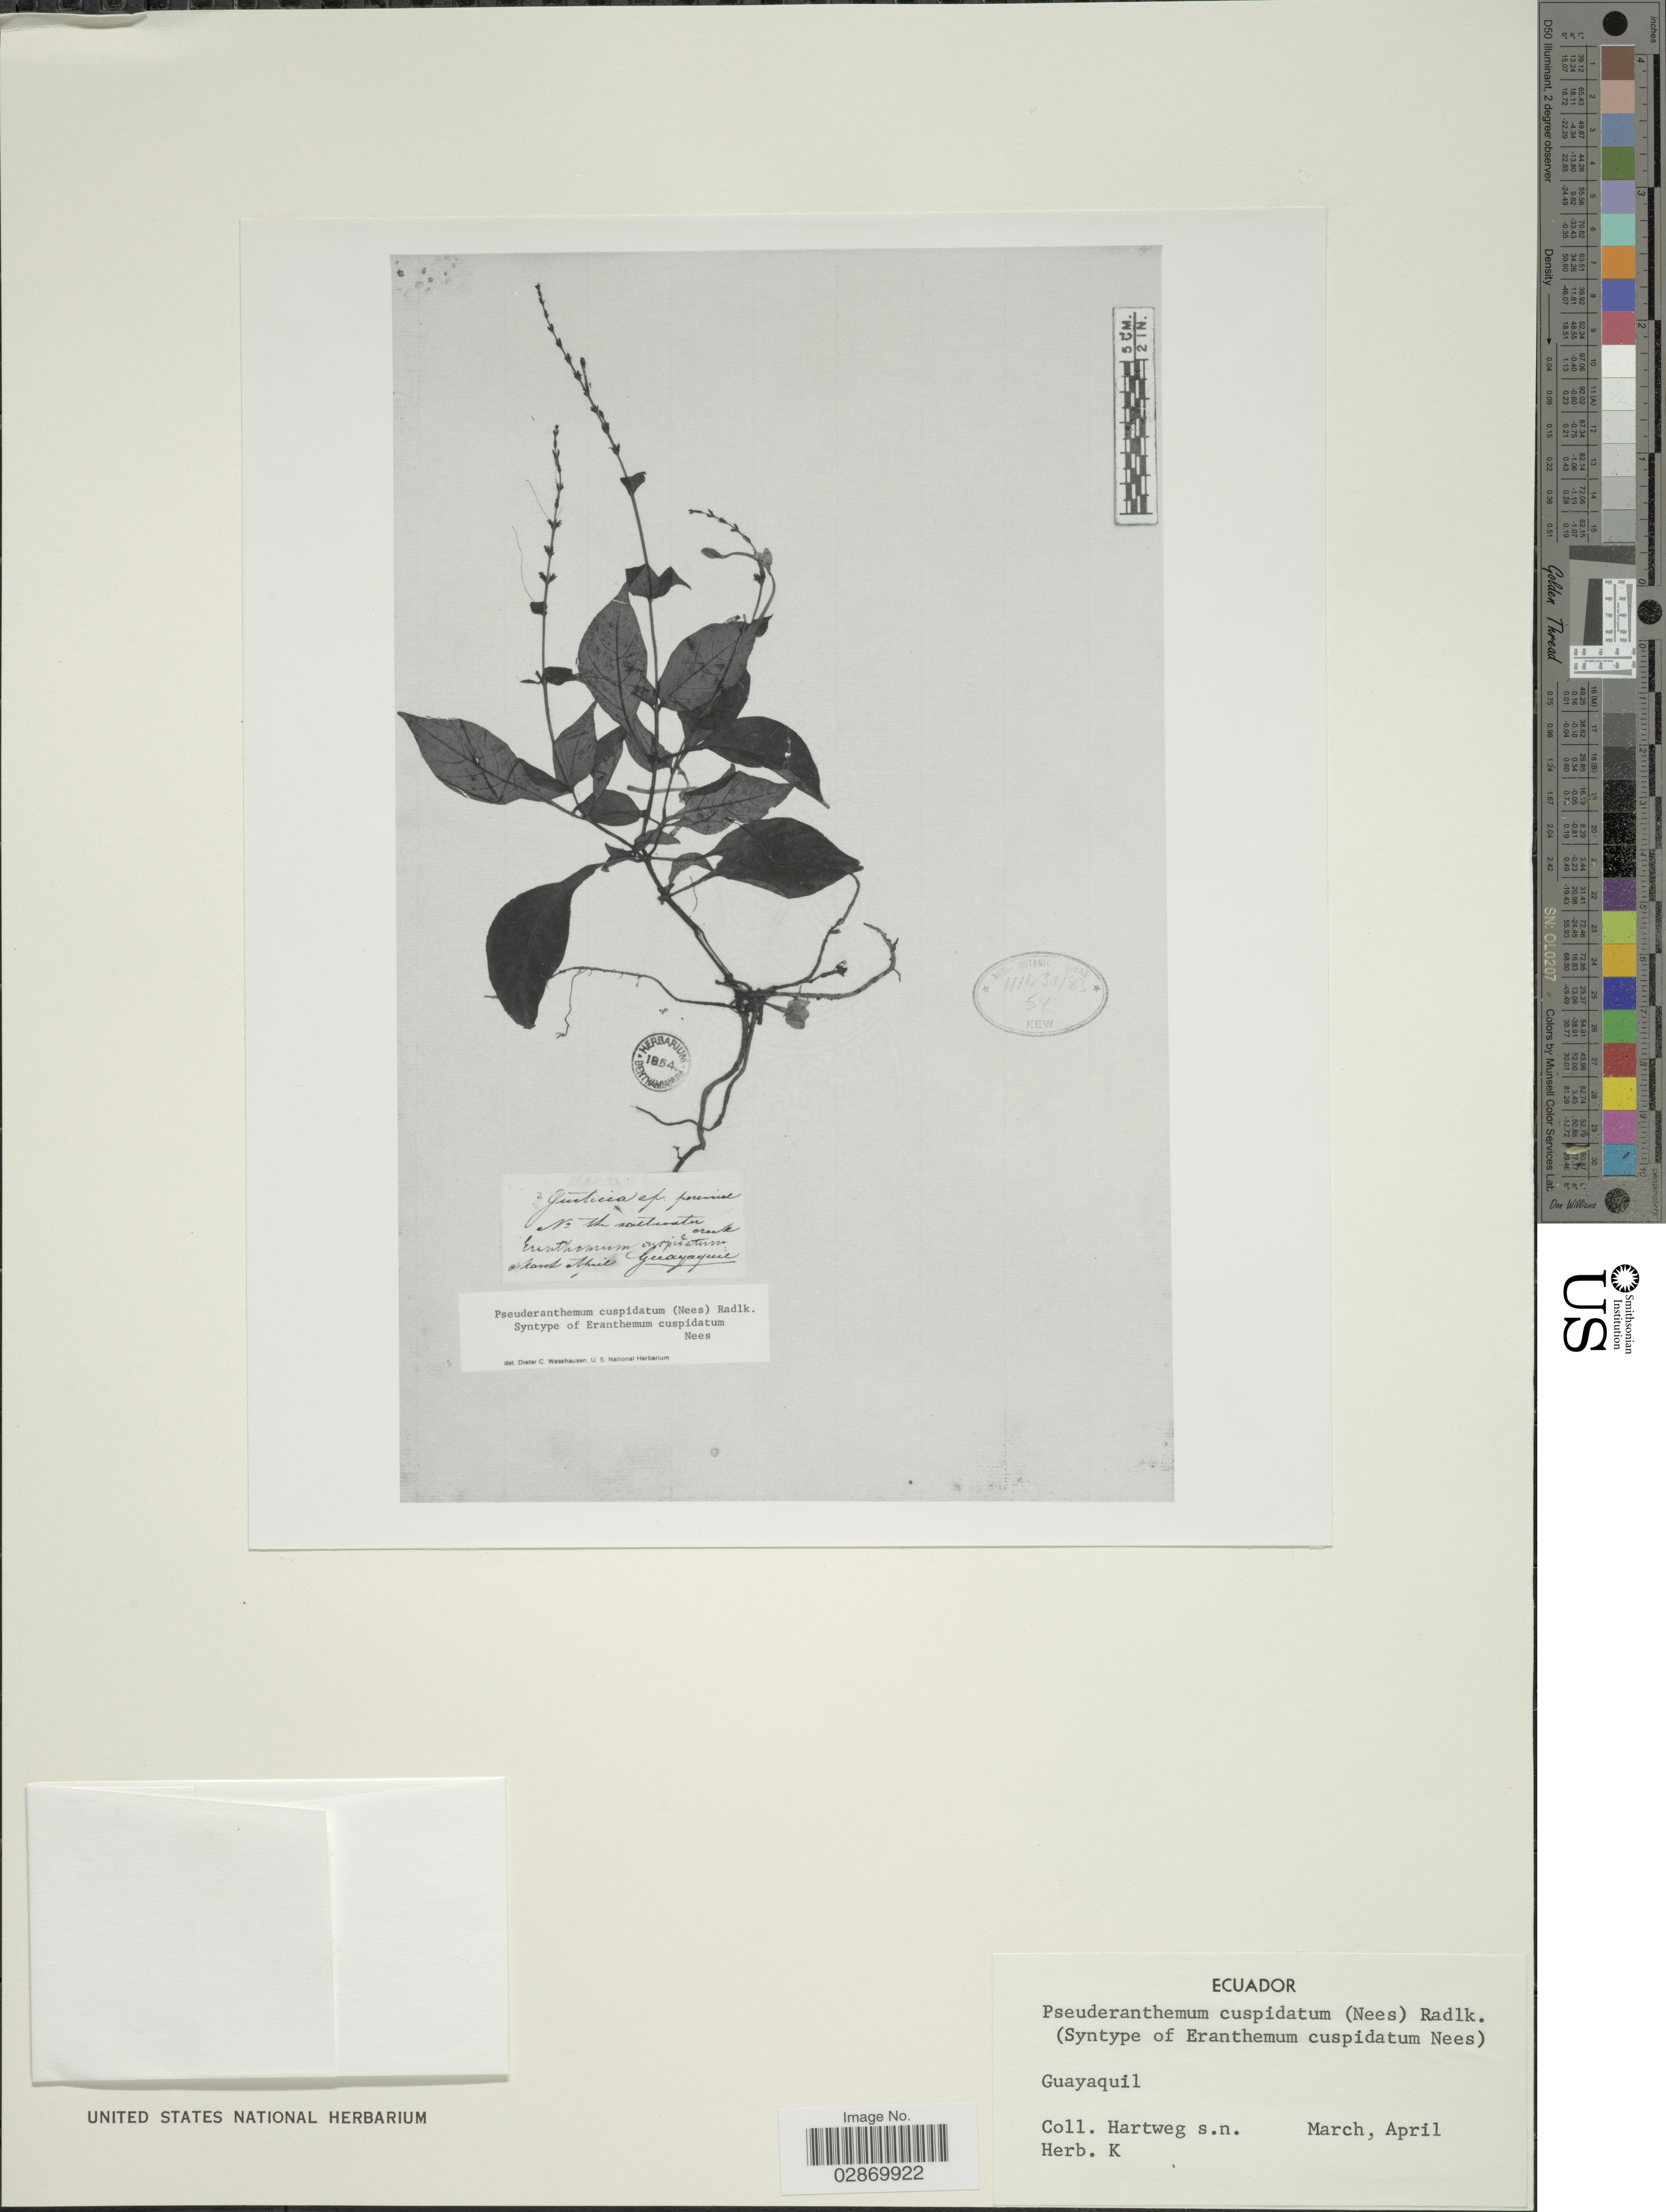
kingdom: Plantae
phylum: Tracheophyta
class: Magnoliopsida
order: Lamiales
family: Acanthaceae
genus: Pseuderanthemum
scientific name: Pseuderanthemum cuspidatum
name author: (Nees) Radlk. ex Lindau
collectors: Hartweg, --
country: Ecuador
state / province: Guayas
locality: Guayaquil.